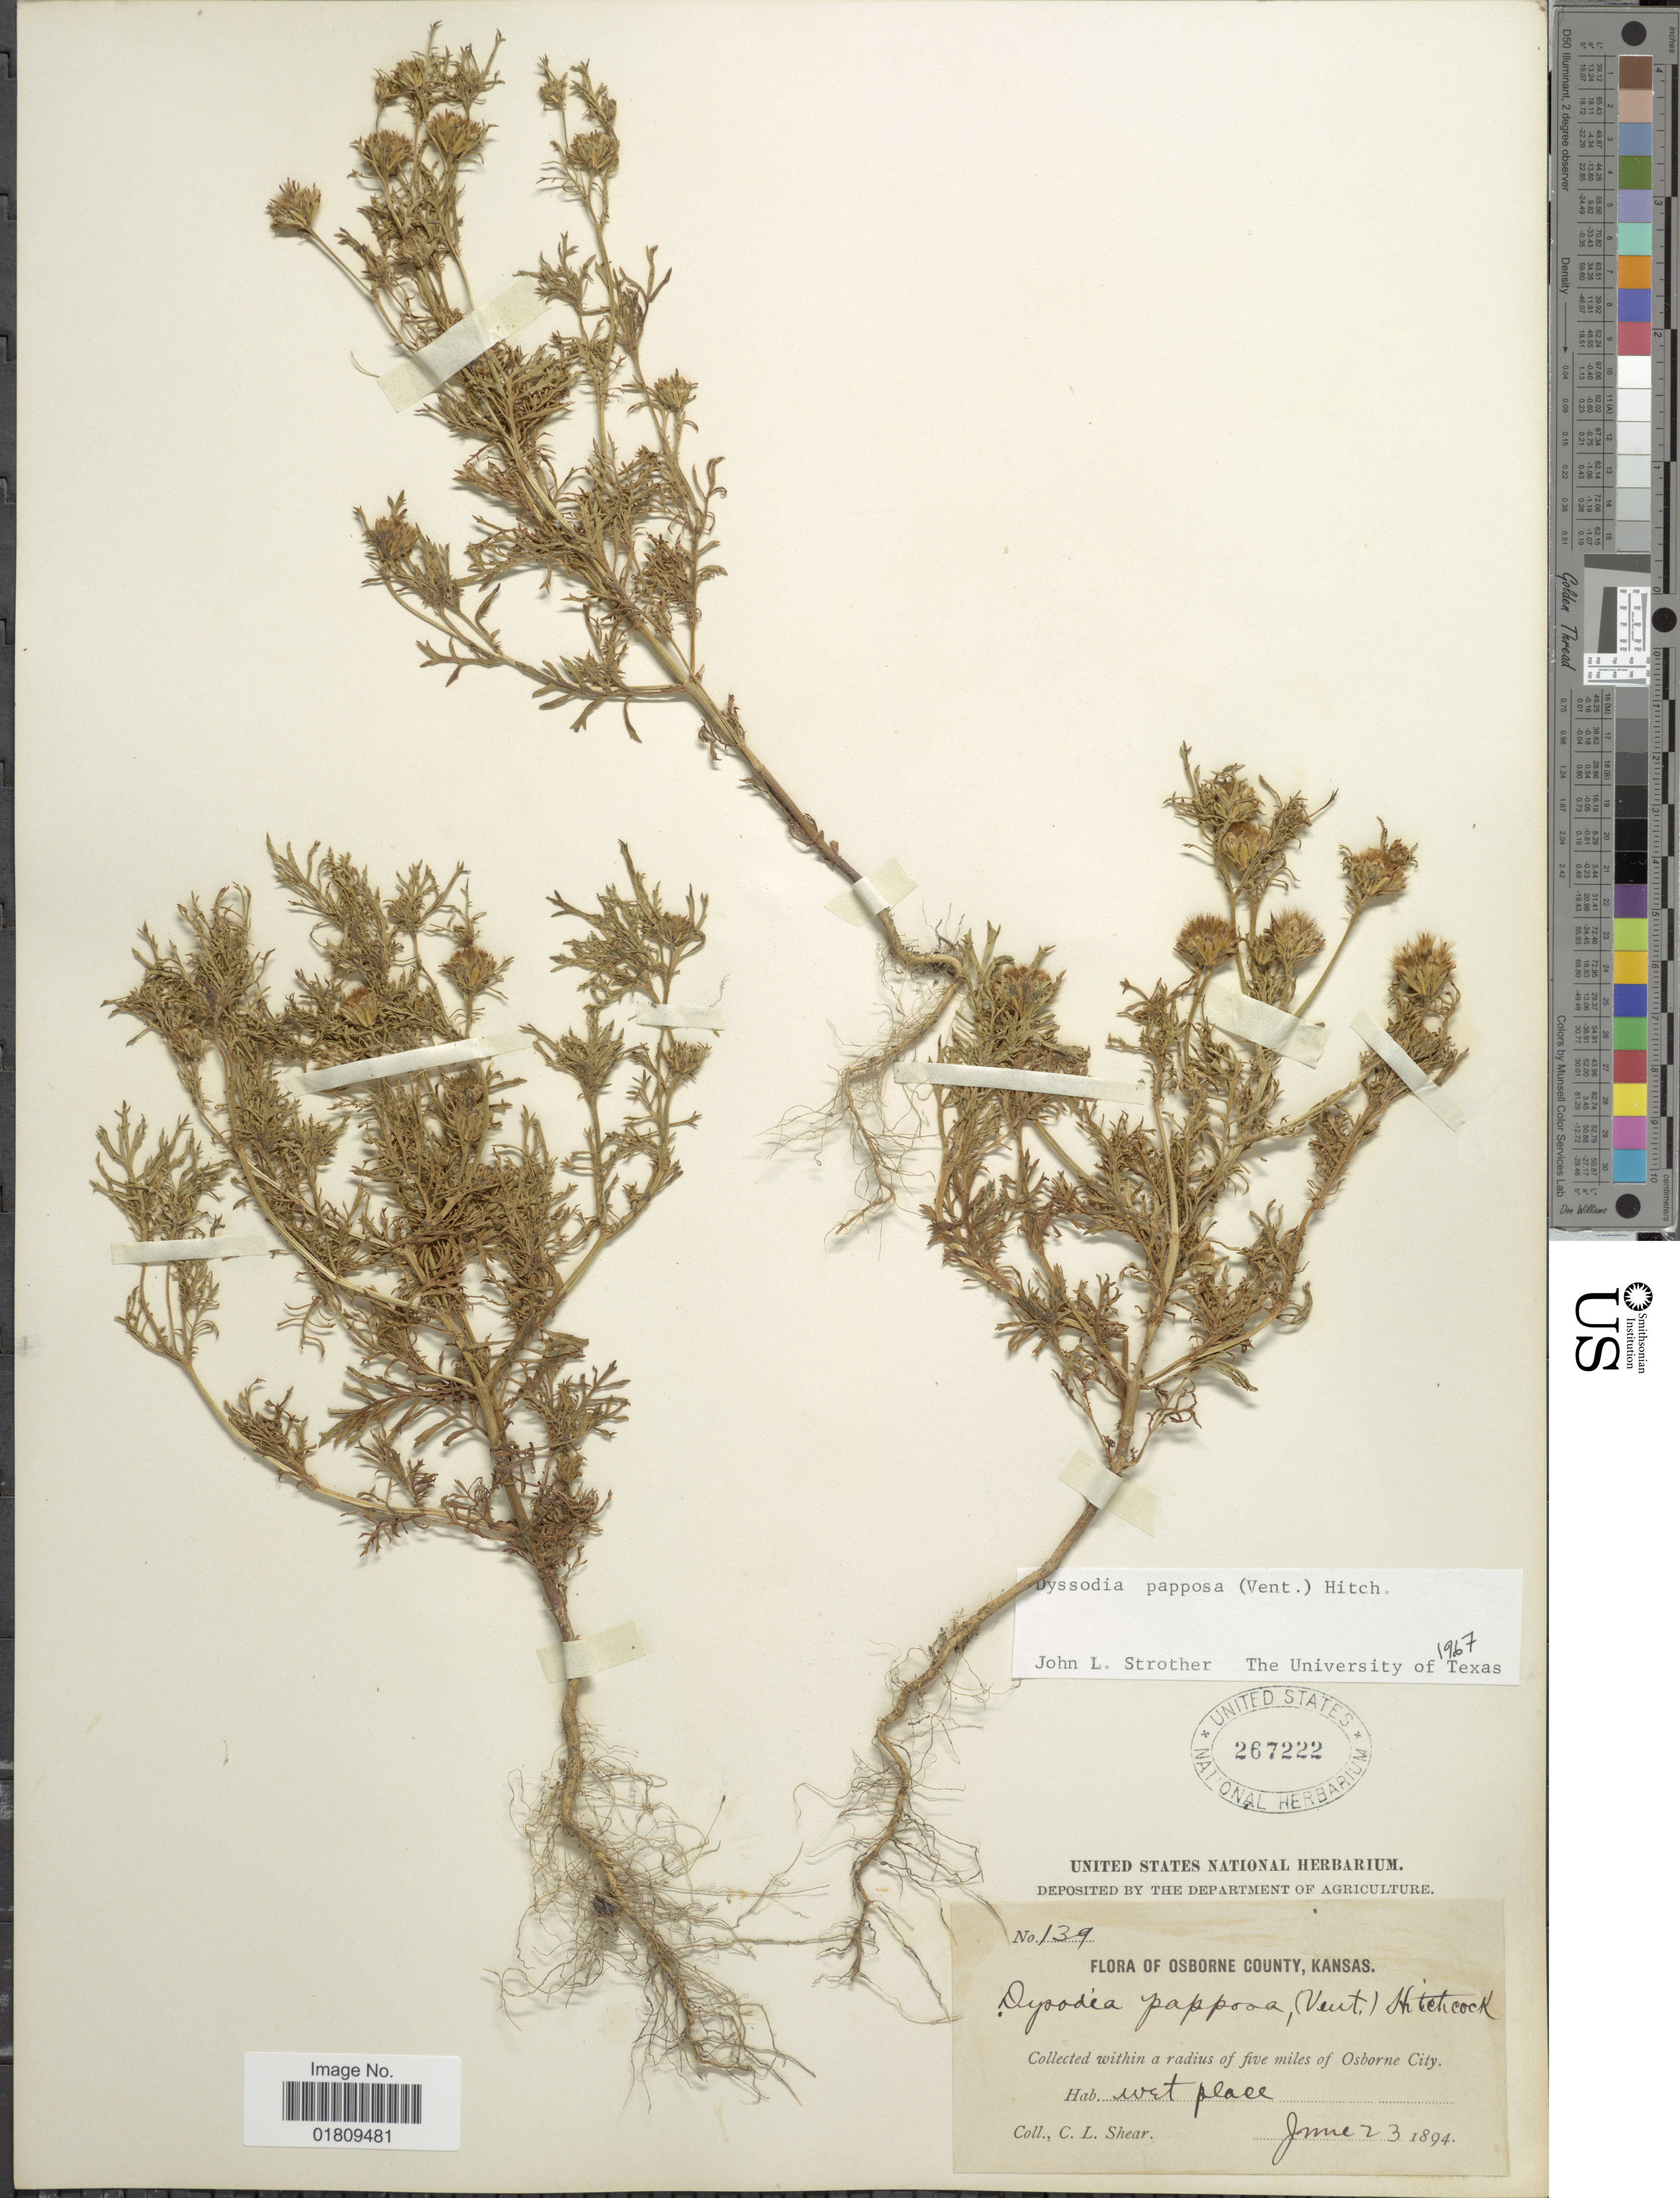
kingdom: Plantae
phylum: Tracheophyta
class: Magnoliopsida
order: Asterales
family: Asteraceae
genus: Dyssodia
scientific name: Dyssodia papposa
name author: (Vent.) Hitchc.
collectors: C. L. Shear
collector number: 139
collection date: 1894-06-23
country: United States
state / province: Kansas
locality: Osborne County, a radius of five miles of Osborne City, wet place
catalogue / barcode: US 267222